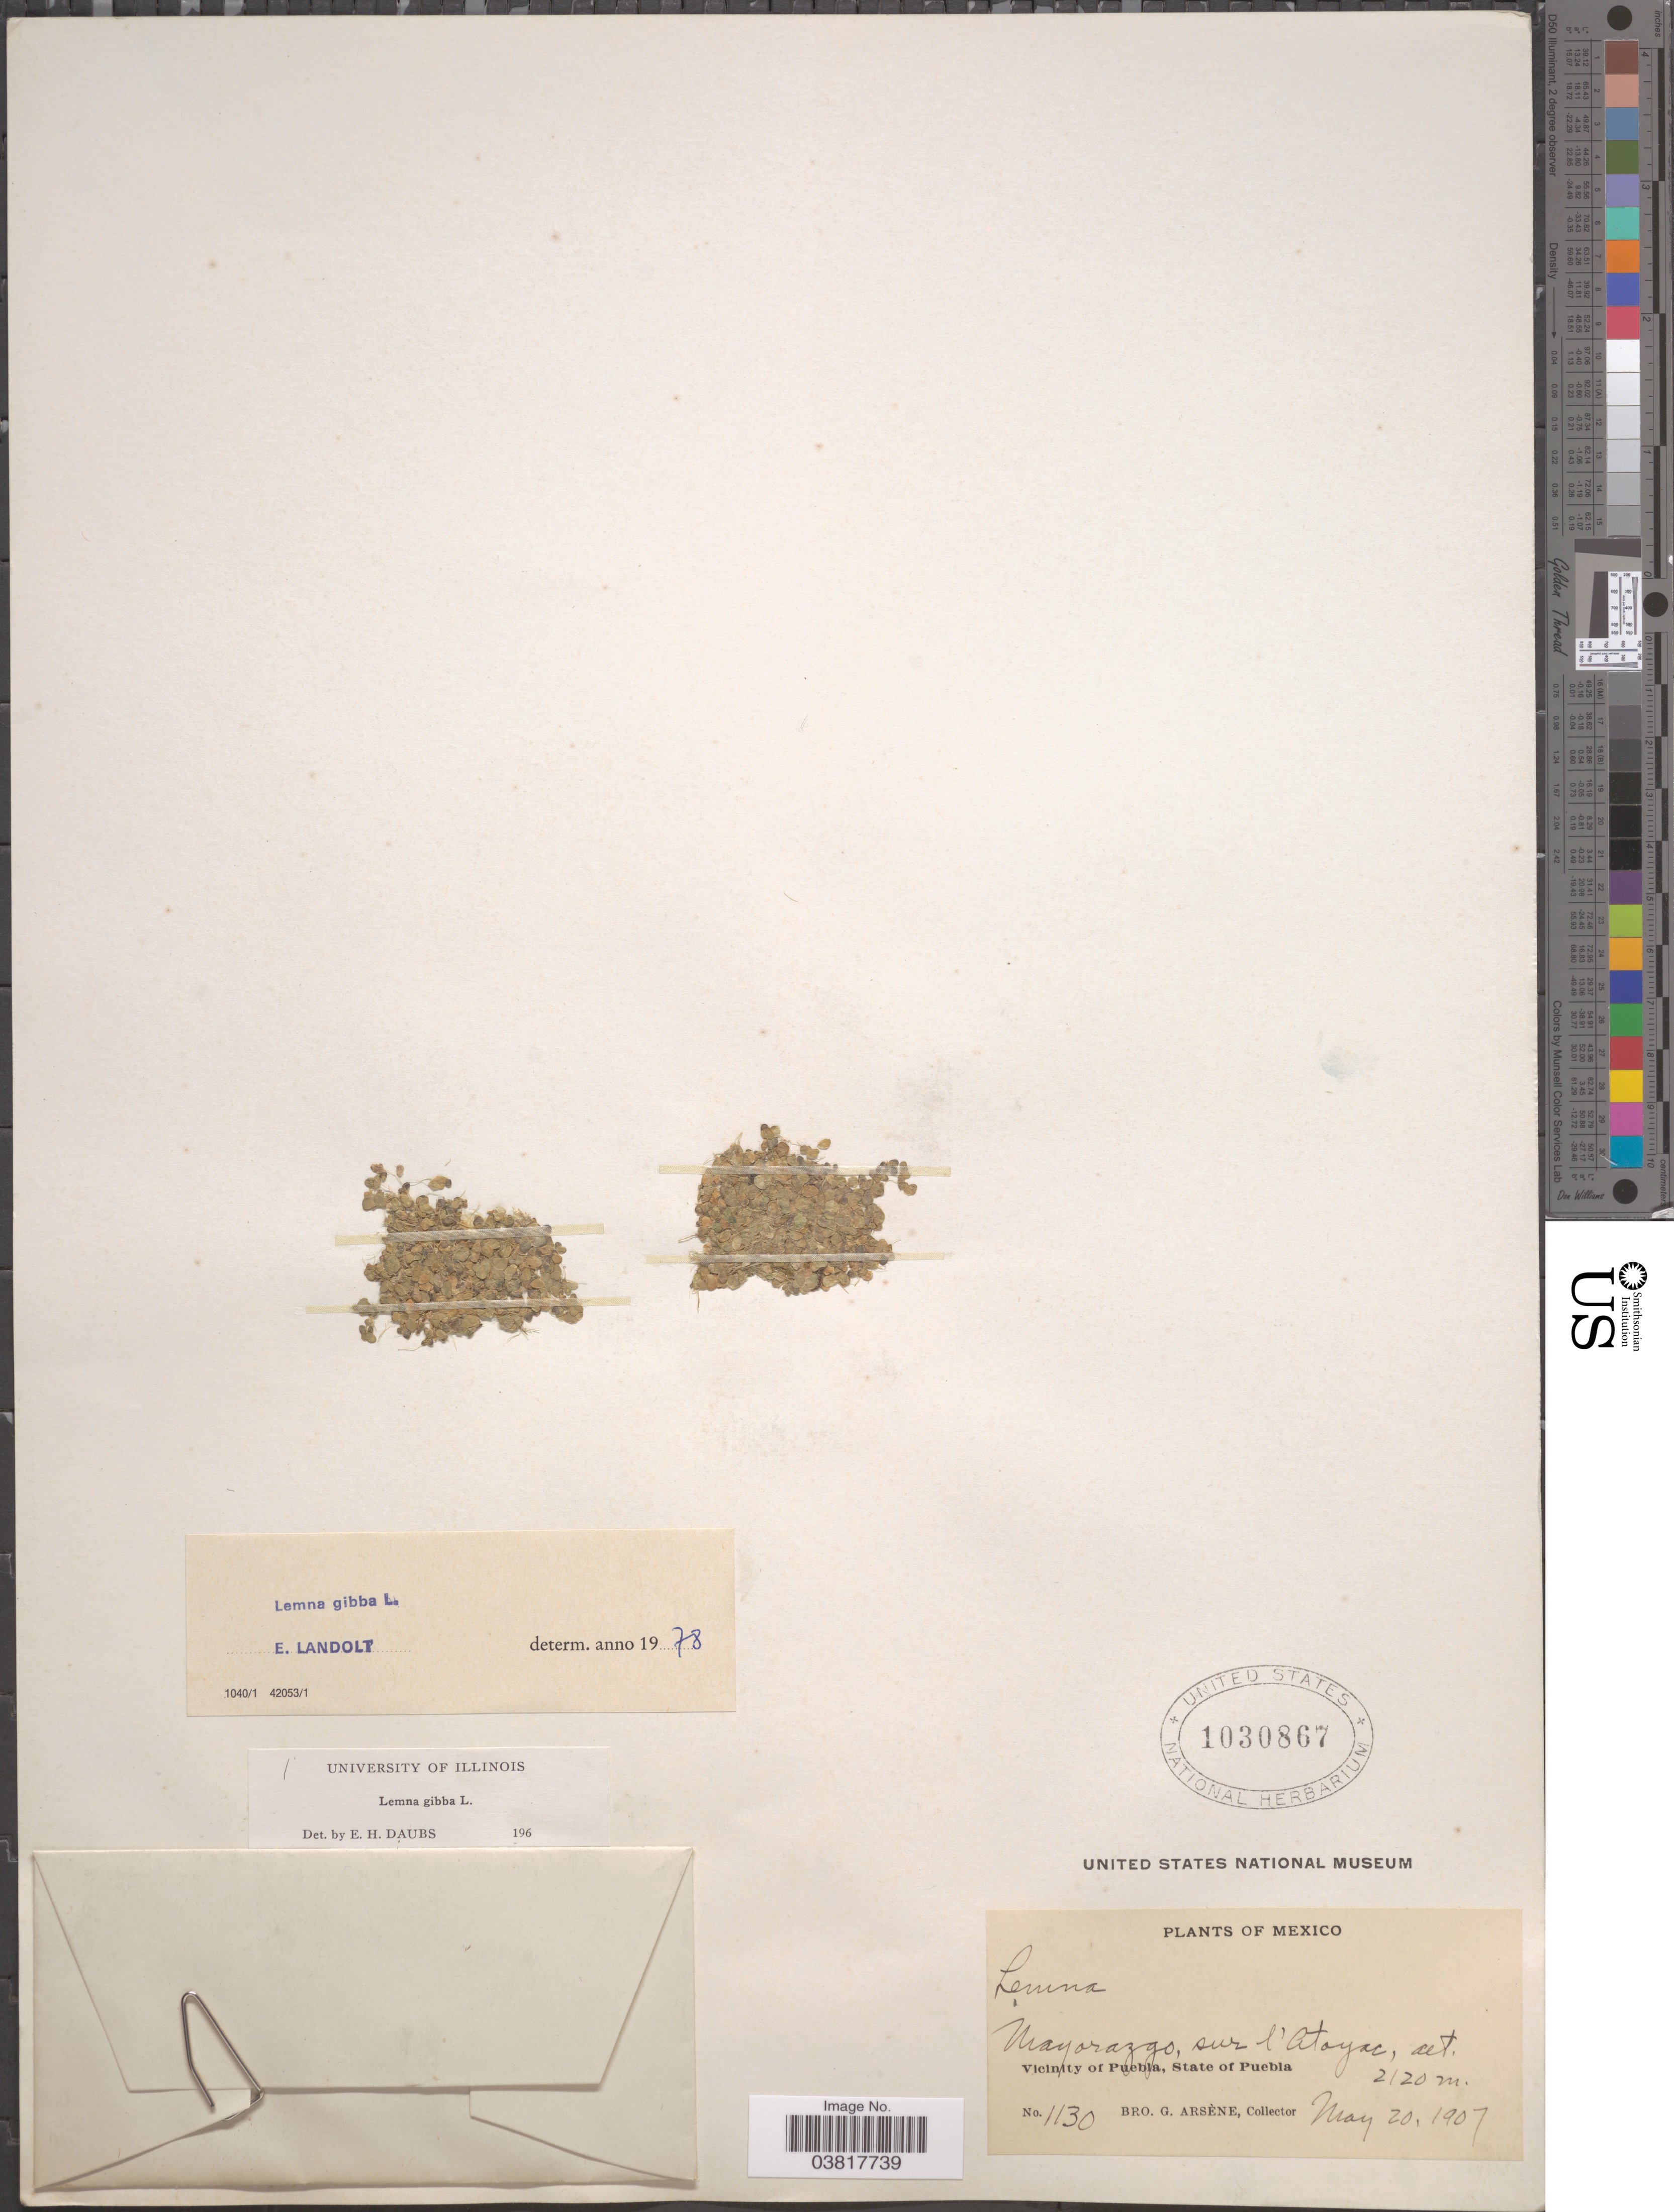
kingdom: Plantae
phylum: Tracheophyta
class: Liliopsida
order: Alismatales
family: Araceae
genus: Lemna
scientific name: Lemna gibba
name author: L.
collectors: Bro. G. Arsène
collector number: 1130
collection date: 1907-05-20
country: Mexico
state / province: Puebla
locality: Mayorazgo, sur l'Atoyac. Vicinity of Puebla.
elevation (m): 2120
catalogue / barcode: US 1030867